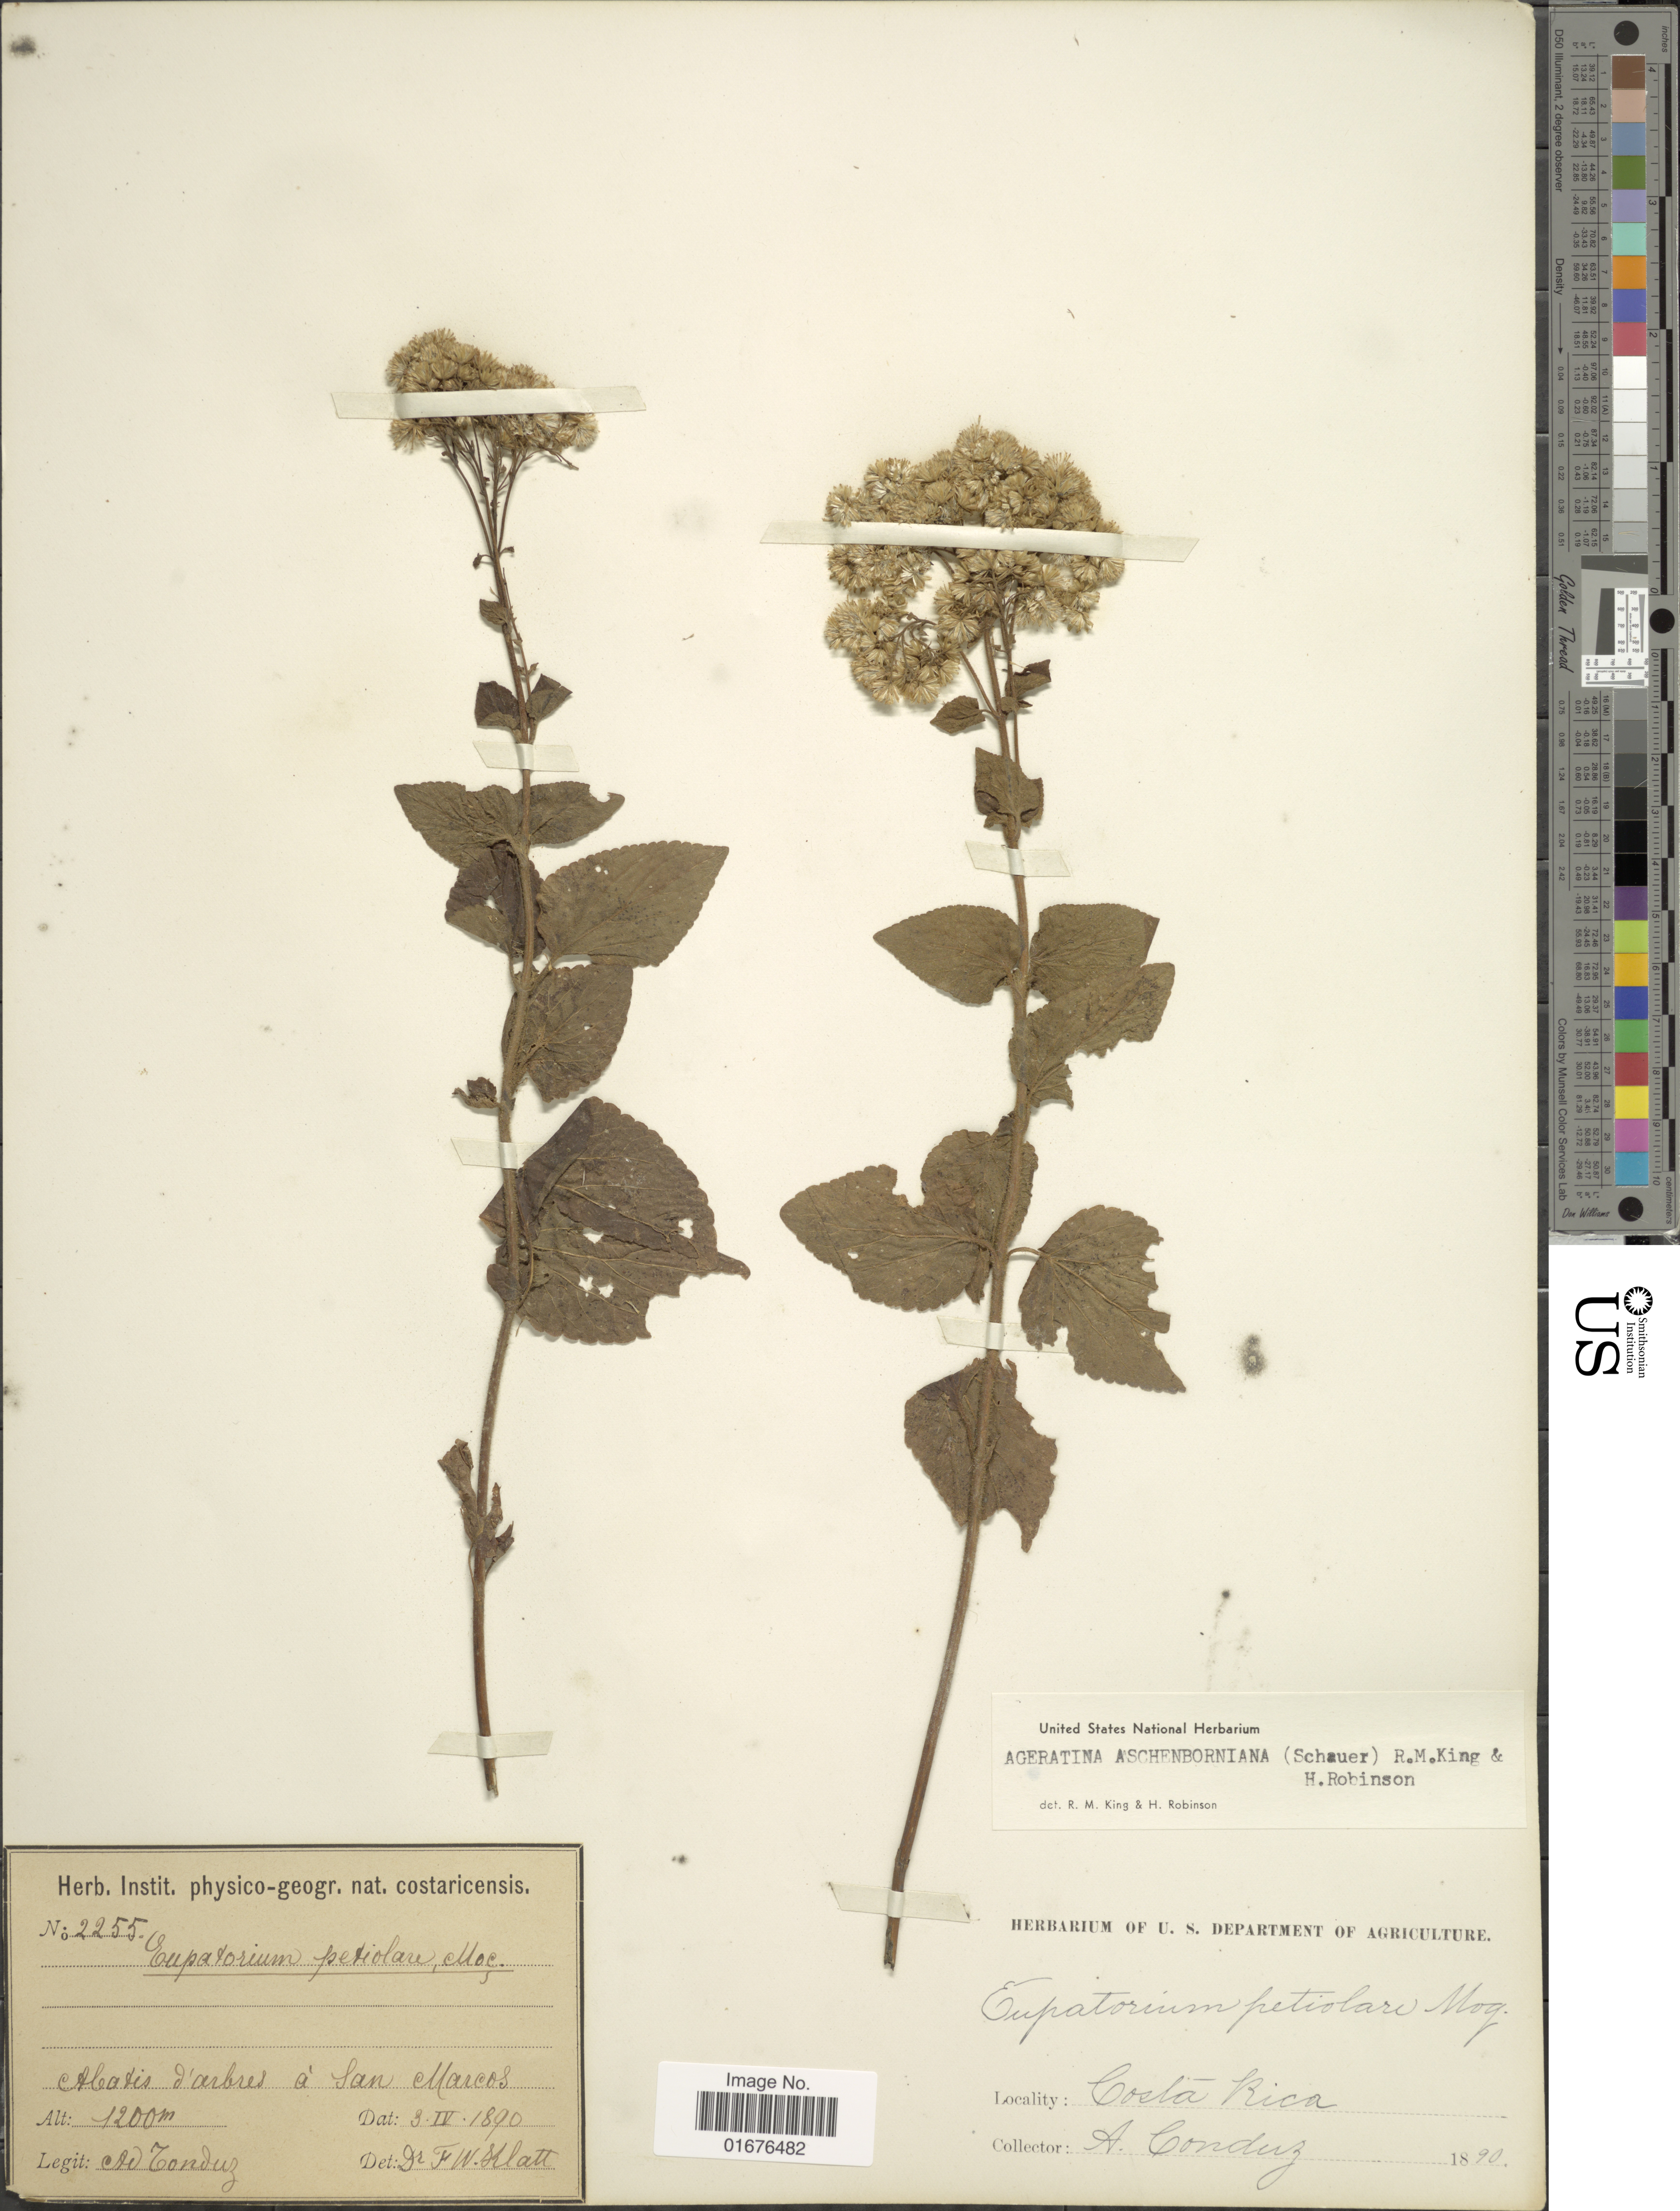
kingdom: Plantae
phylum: Tracheophyta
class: Magnoliopsida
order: Asterales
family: Asteraceae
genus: Ageratina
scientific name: Ageratina pichinchensis var. bustamenta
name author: (DC.) R.M. King & H. Rob.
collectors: A. Tonduz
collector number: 2255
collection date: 1890-04-03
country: Costa Rica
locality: Alatis d'arbres á San Marcos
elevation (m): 1200